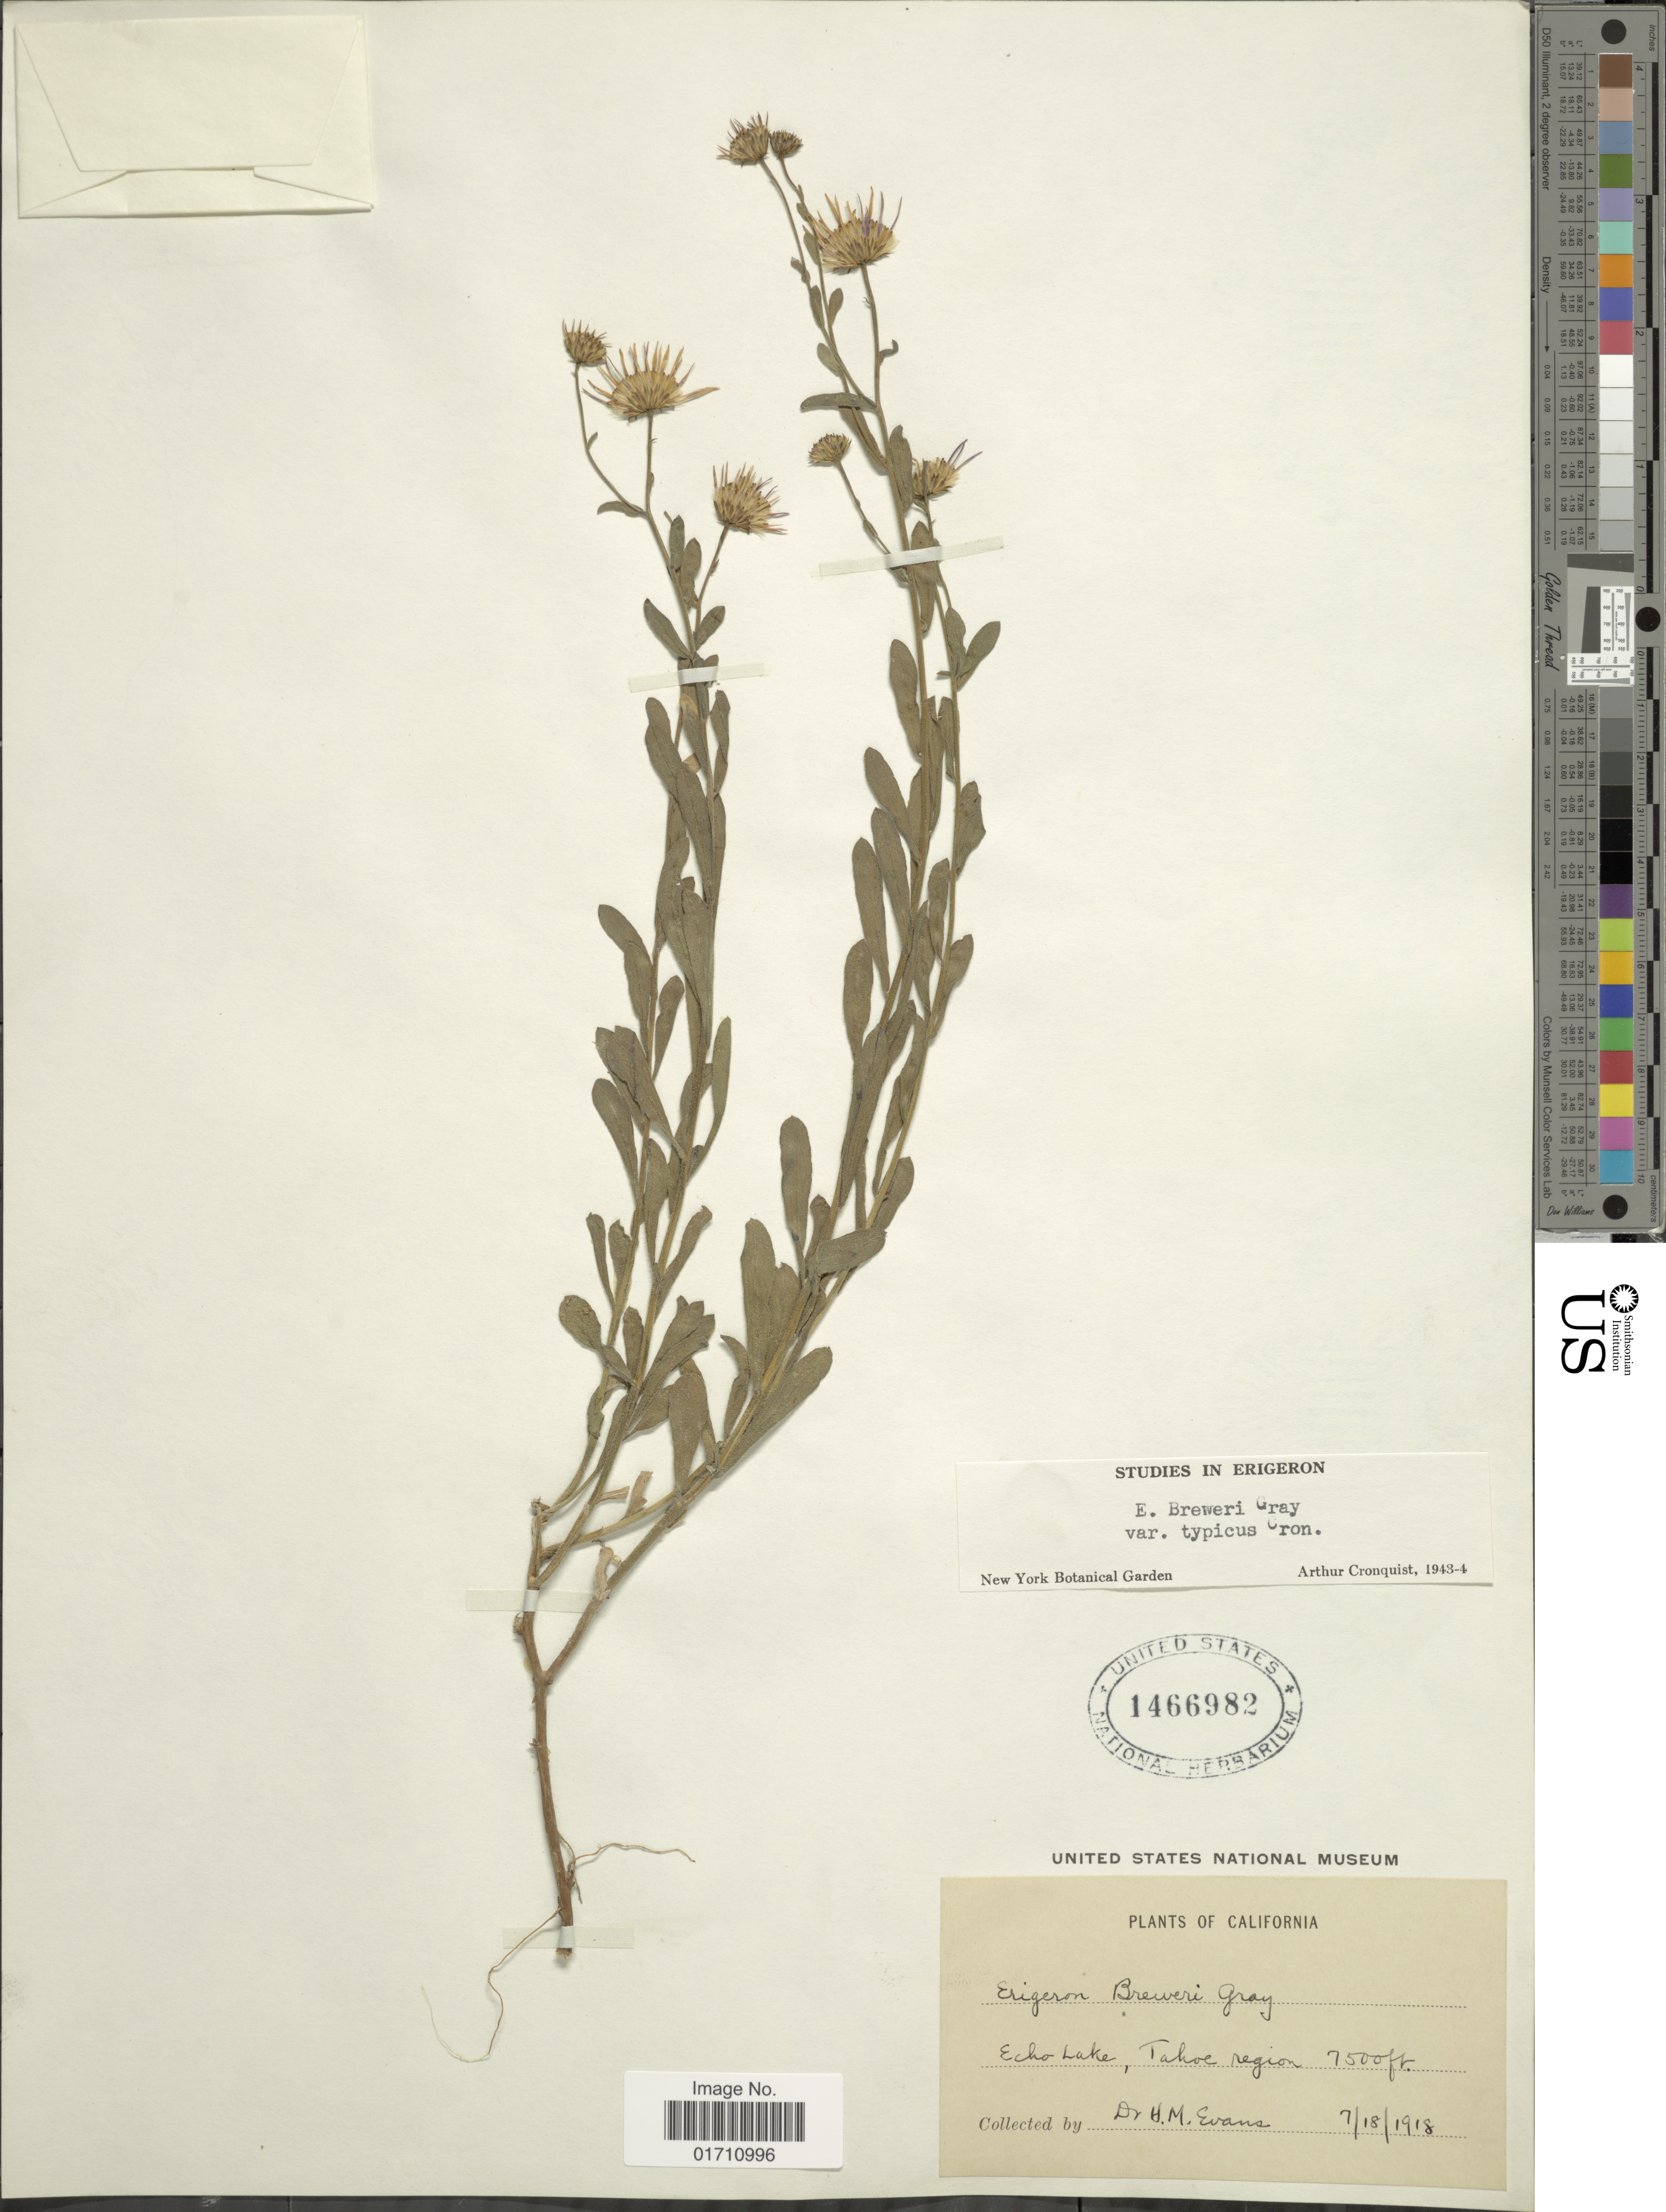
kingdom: Plantae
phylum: Tracheophyta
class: Magnoliopsida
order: Asterales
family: Asteraceae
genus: Erigeron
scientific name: Erigeron breweri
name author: A. Gray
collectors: H. Evans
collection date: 1918-07-18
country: United States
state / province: California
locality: Echo Lake, Tahoe region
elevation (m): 2286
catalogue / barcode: US 1466982